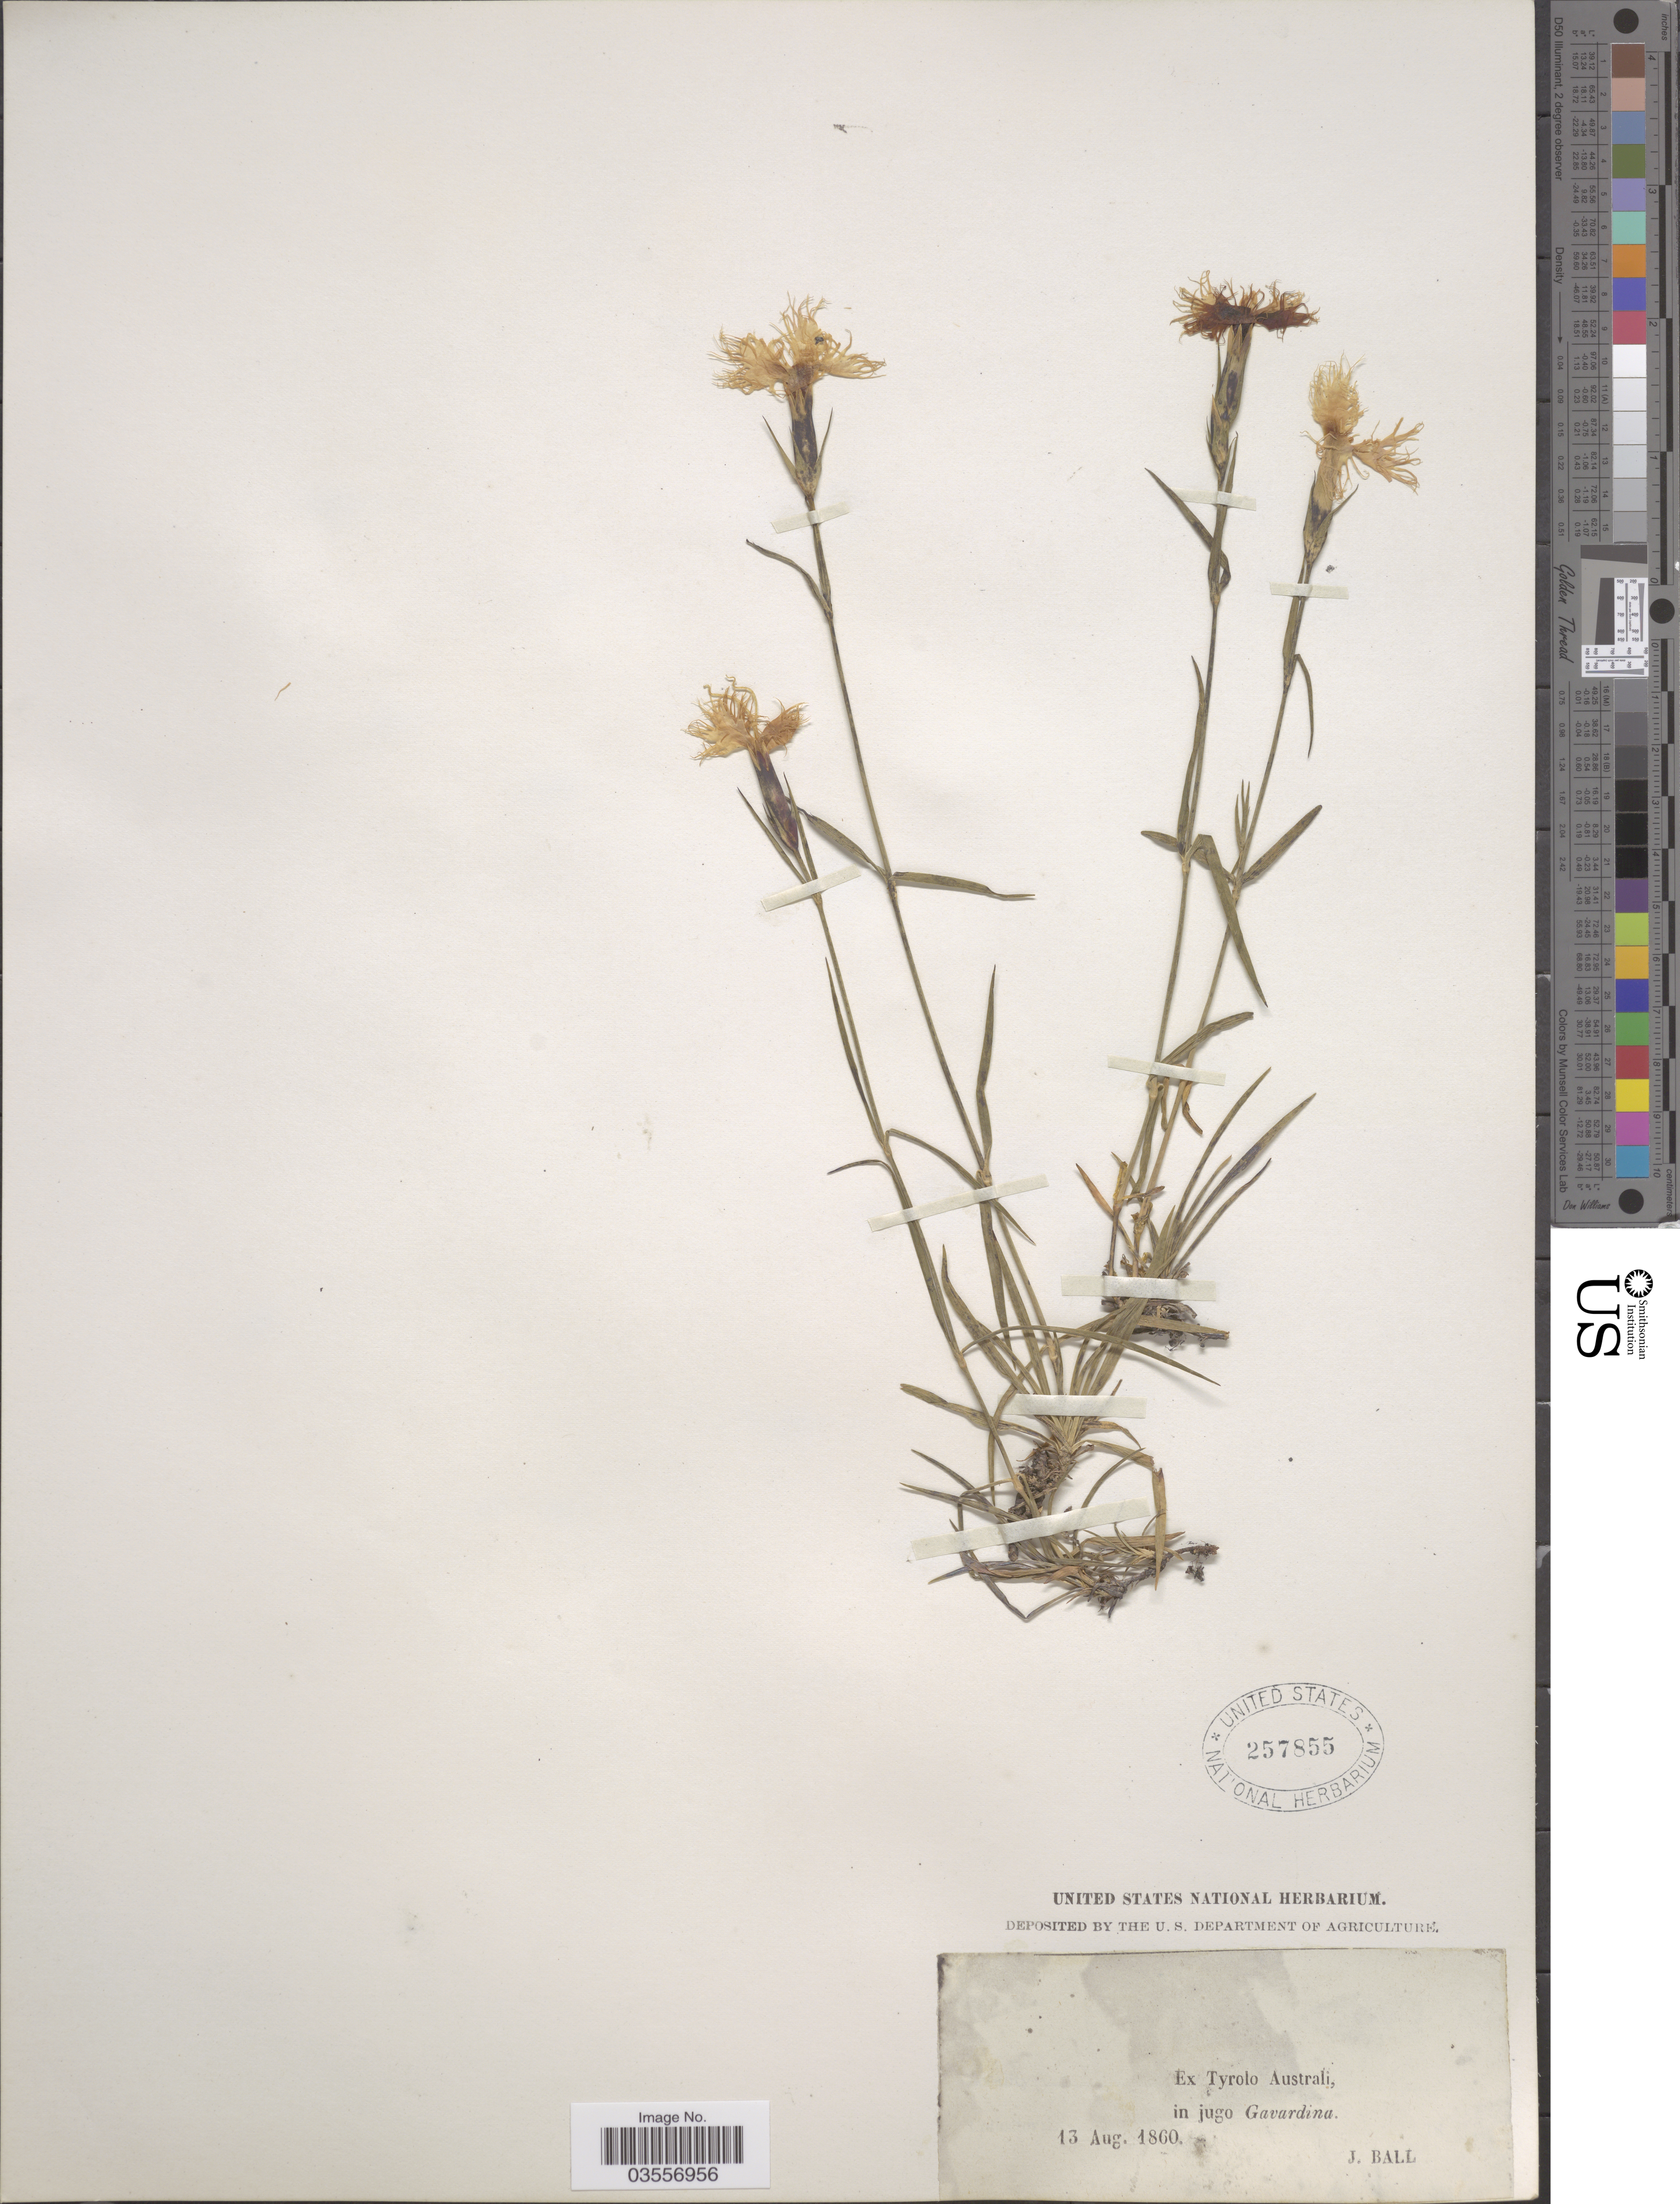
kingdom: Plantae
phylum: Tracheophyta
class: Magnoliopsida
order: Caryophyllales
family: Caryophyllaceae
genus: Dianthus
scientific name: Dianthus sp.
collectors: J. Ball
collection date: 1860-08-13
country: Italy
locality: Ex Tyrolo Australi, in jugo Gavardina.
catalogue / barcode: US 257855